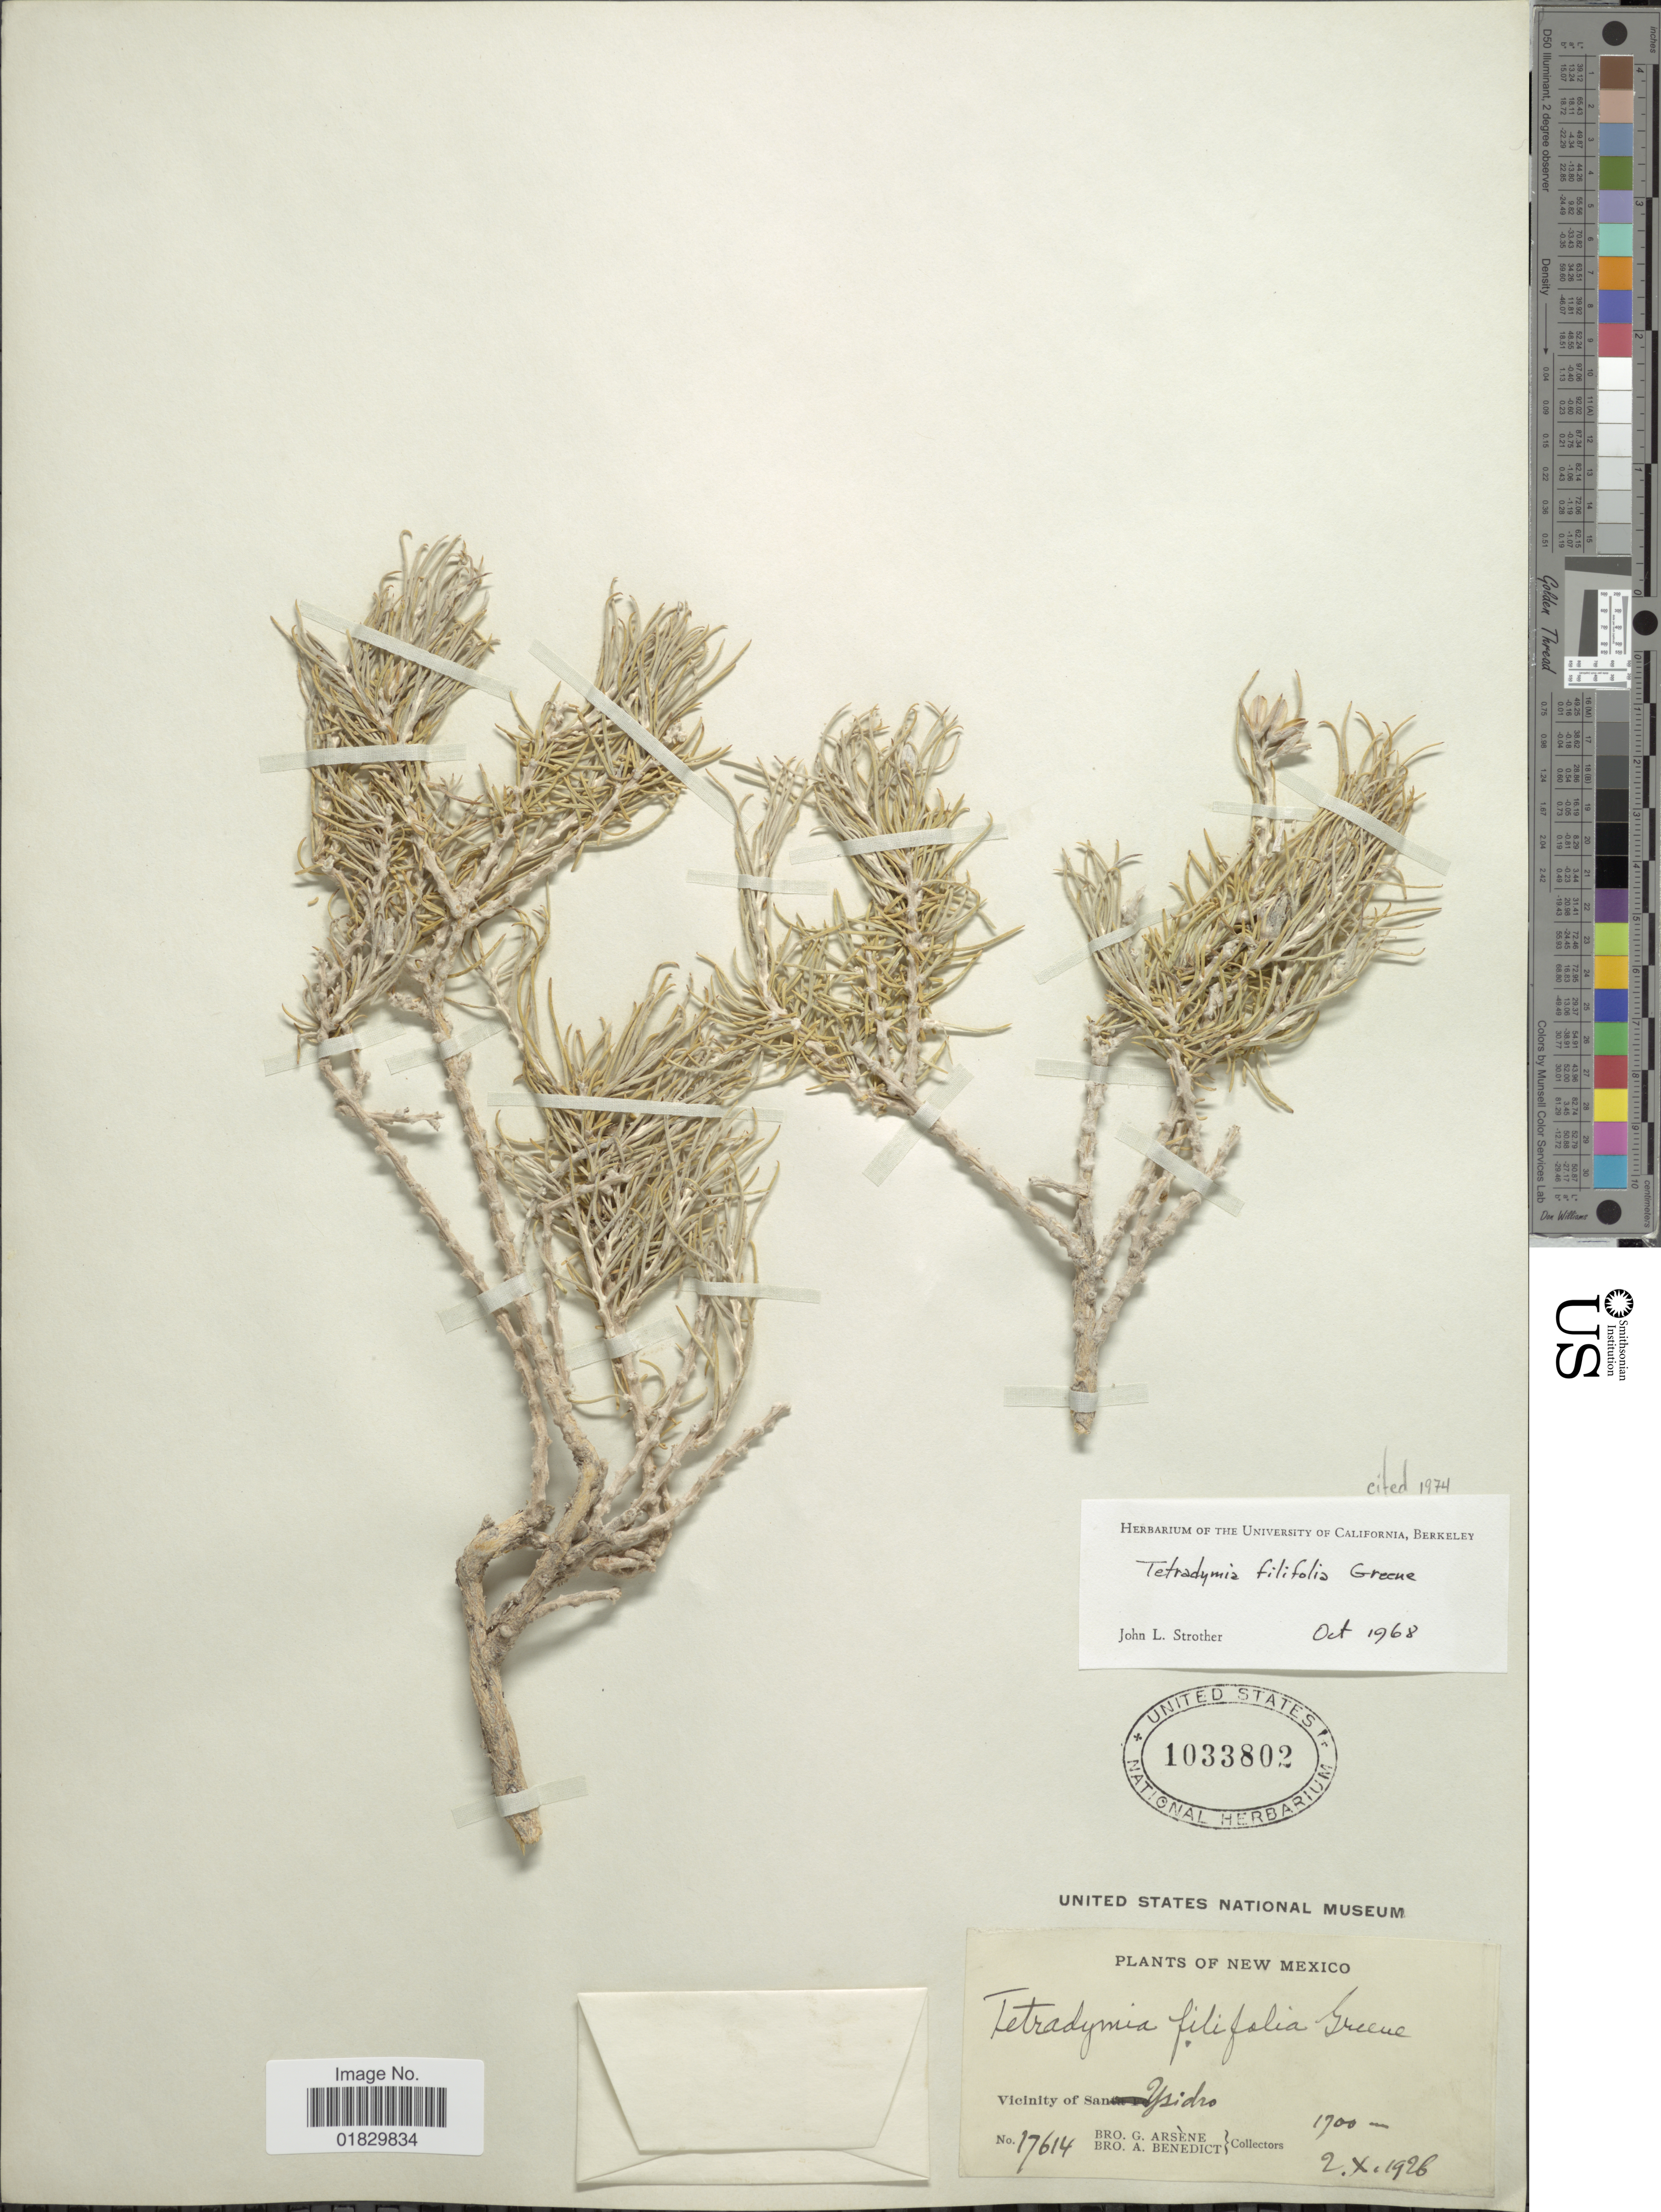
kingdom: Plantae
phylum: Tracheophyta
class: Magnoliopsida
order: Asterales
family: Asteraceae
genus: Tetradymia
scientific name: Tetradymia filifolia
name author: Greene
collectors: Bro. G. Arsène & Bro. Benedict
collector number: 17614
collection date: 1926-10-02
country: United States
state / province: New Mexico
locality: Vicinity of San Ysidro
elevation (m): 1900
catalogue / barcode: US 1033802